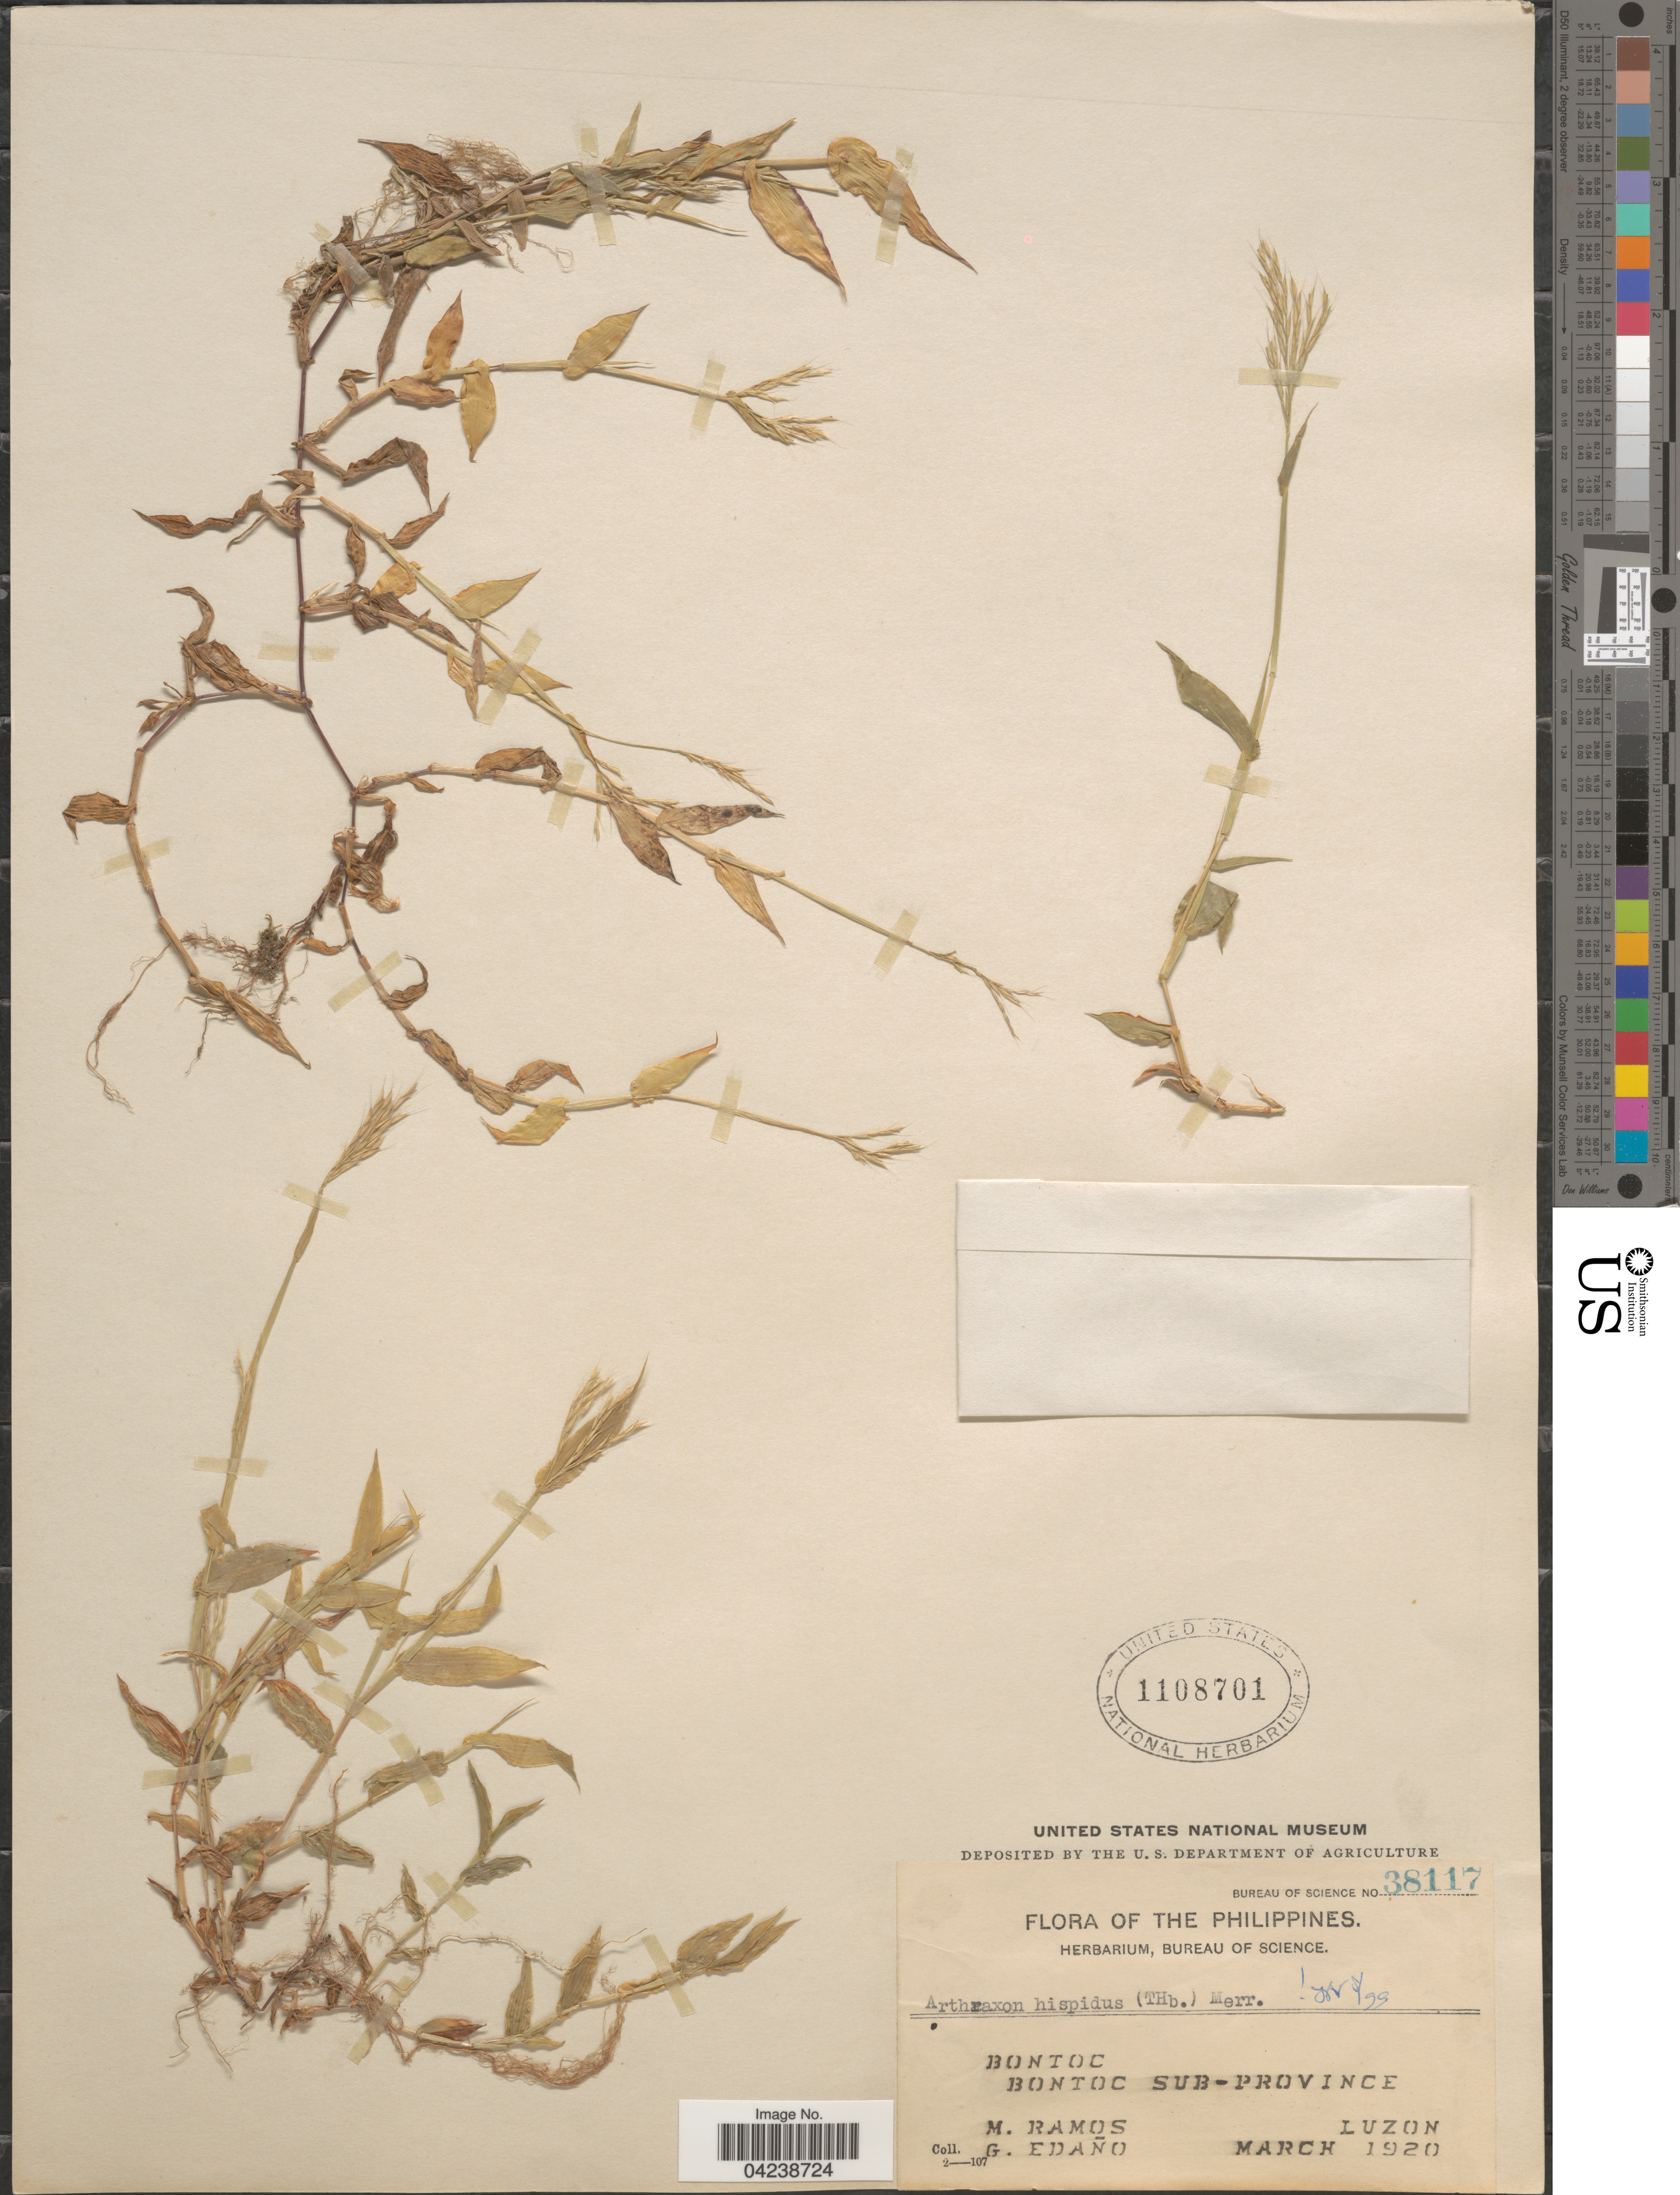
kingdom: Plantae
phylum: Tracheophyta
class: Liliopsida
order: Poales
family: Poaceae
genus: Arthraxon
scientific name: Arthraxon hispidus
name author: (Thunb.) Makino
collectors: M. Ramos & G. Edaño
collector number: Bureau Of Science 38117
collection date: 1920-03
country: Philippines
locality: Bontoc. Bontoc Sub-Province.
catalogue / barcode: US 1108701